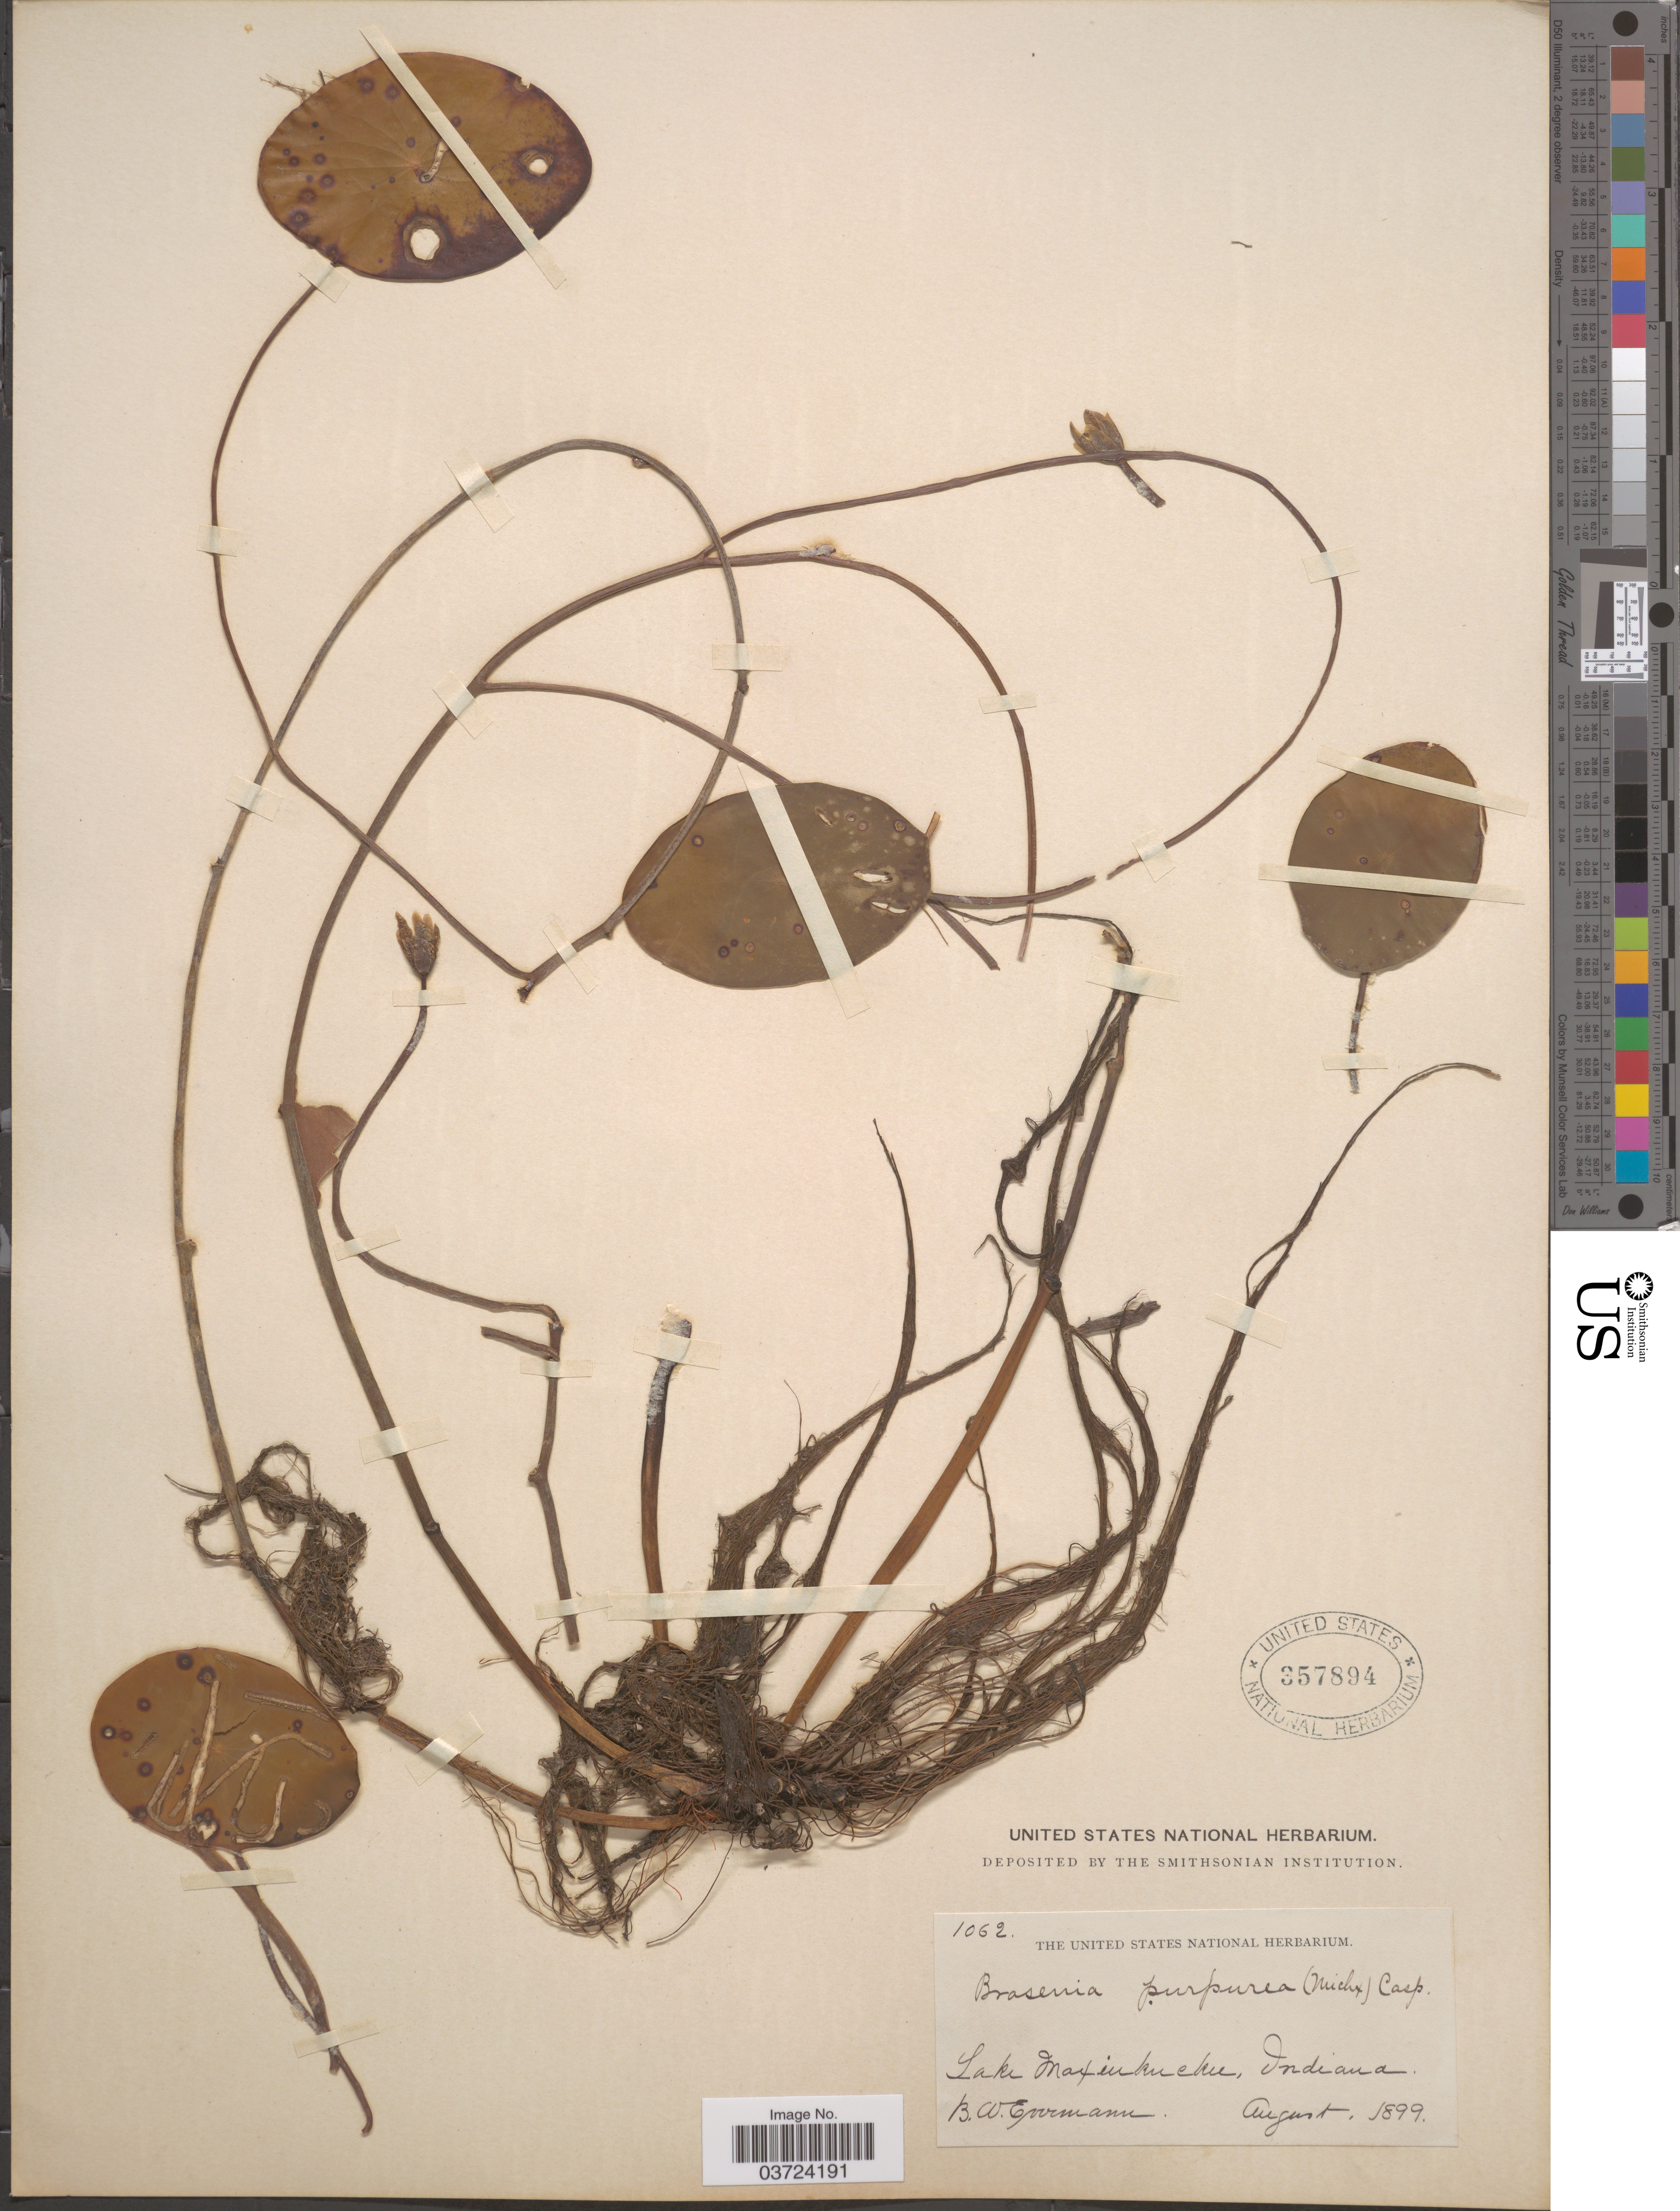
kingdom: Plantae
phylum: Tracheophyta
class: Magnoliopsida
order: Nymphaeales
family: Cabombaceae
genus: Brasenia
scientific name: Brasenia schreberi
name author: J.F. Gmel.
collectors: B. W. Evermann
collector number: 1062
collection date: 1899-08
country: United States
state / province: Indiana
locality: Lake Maxinkuckee.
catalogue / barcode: US 357894